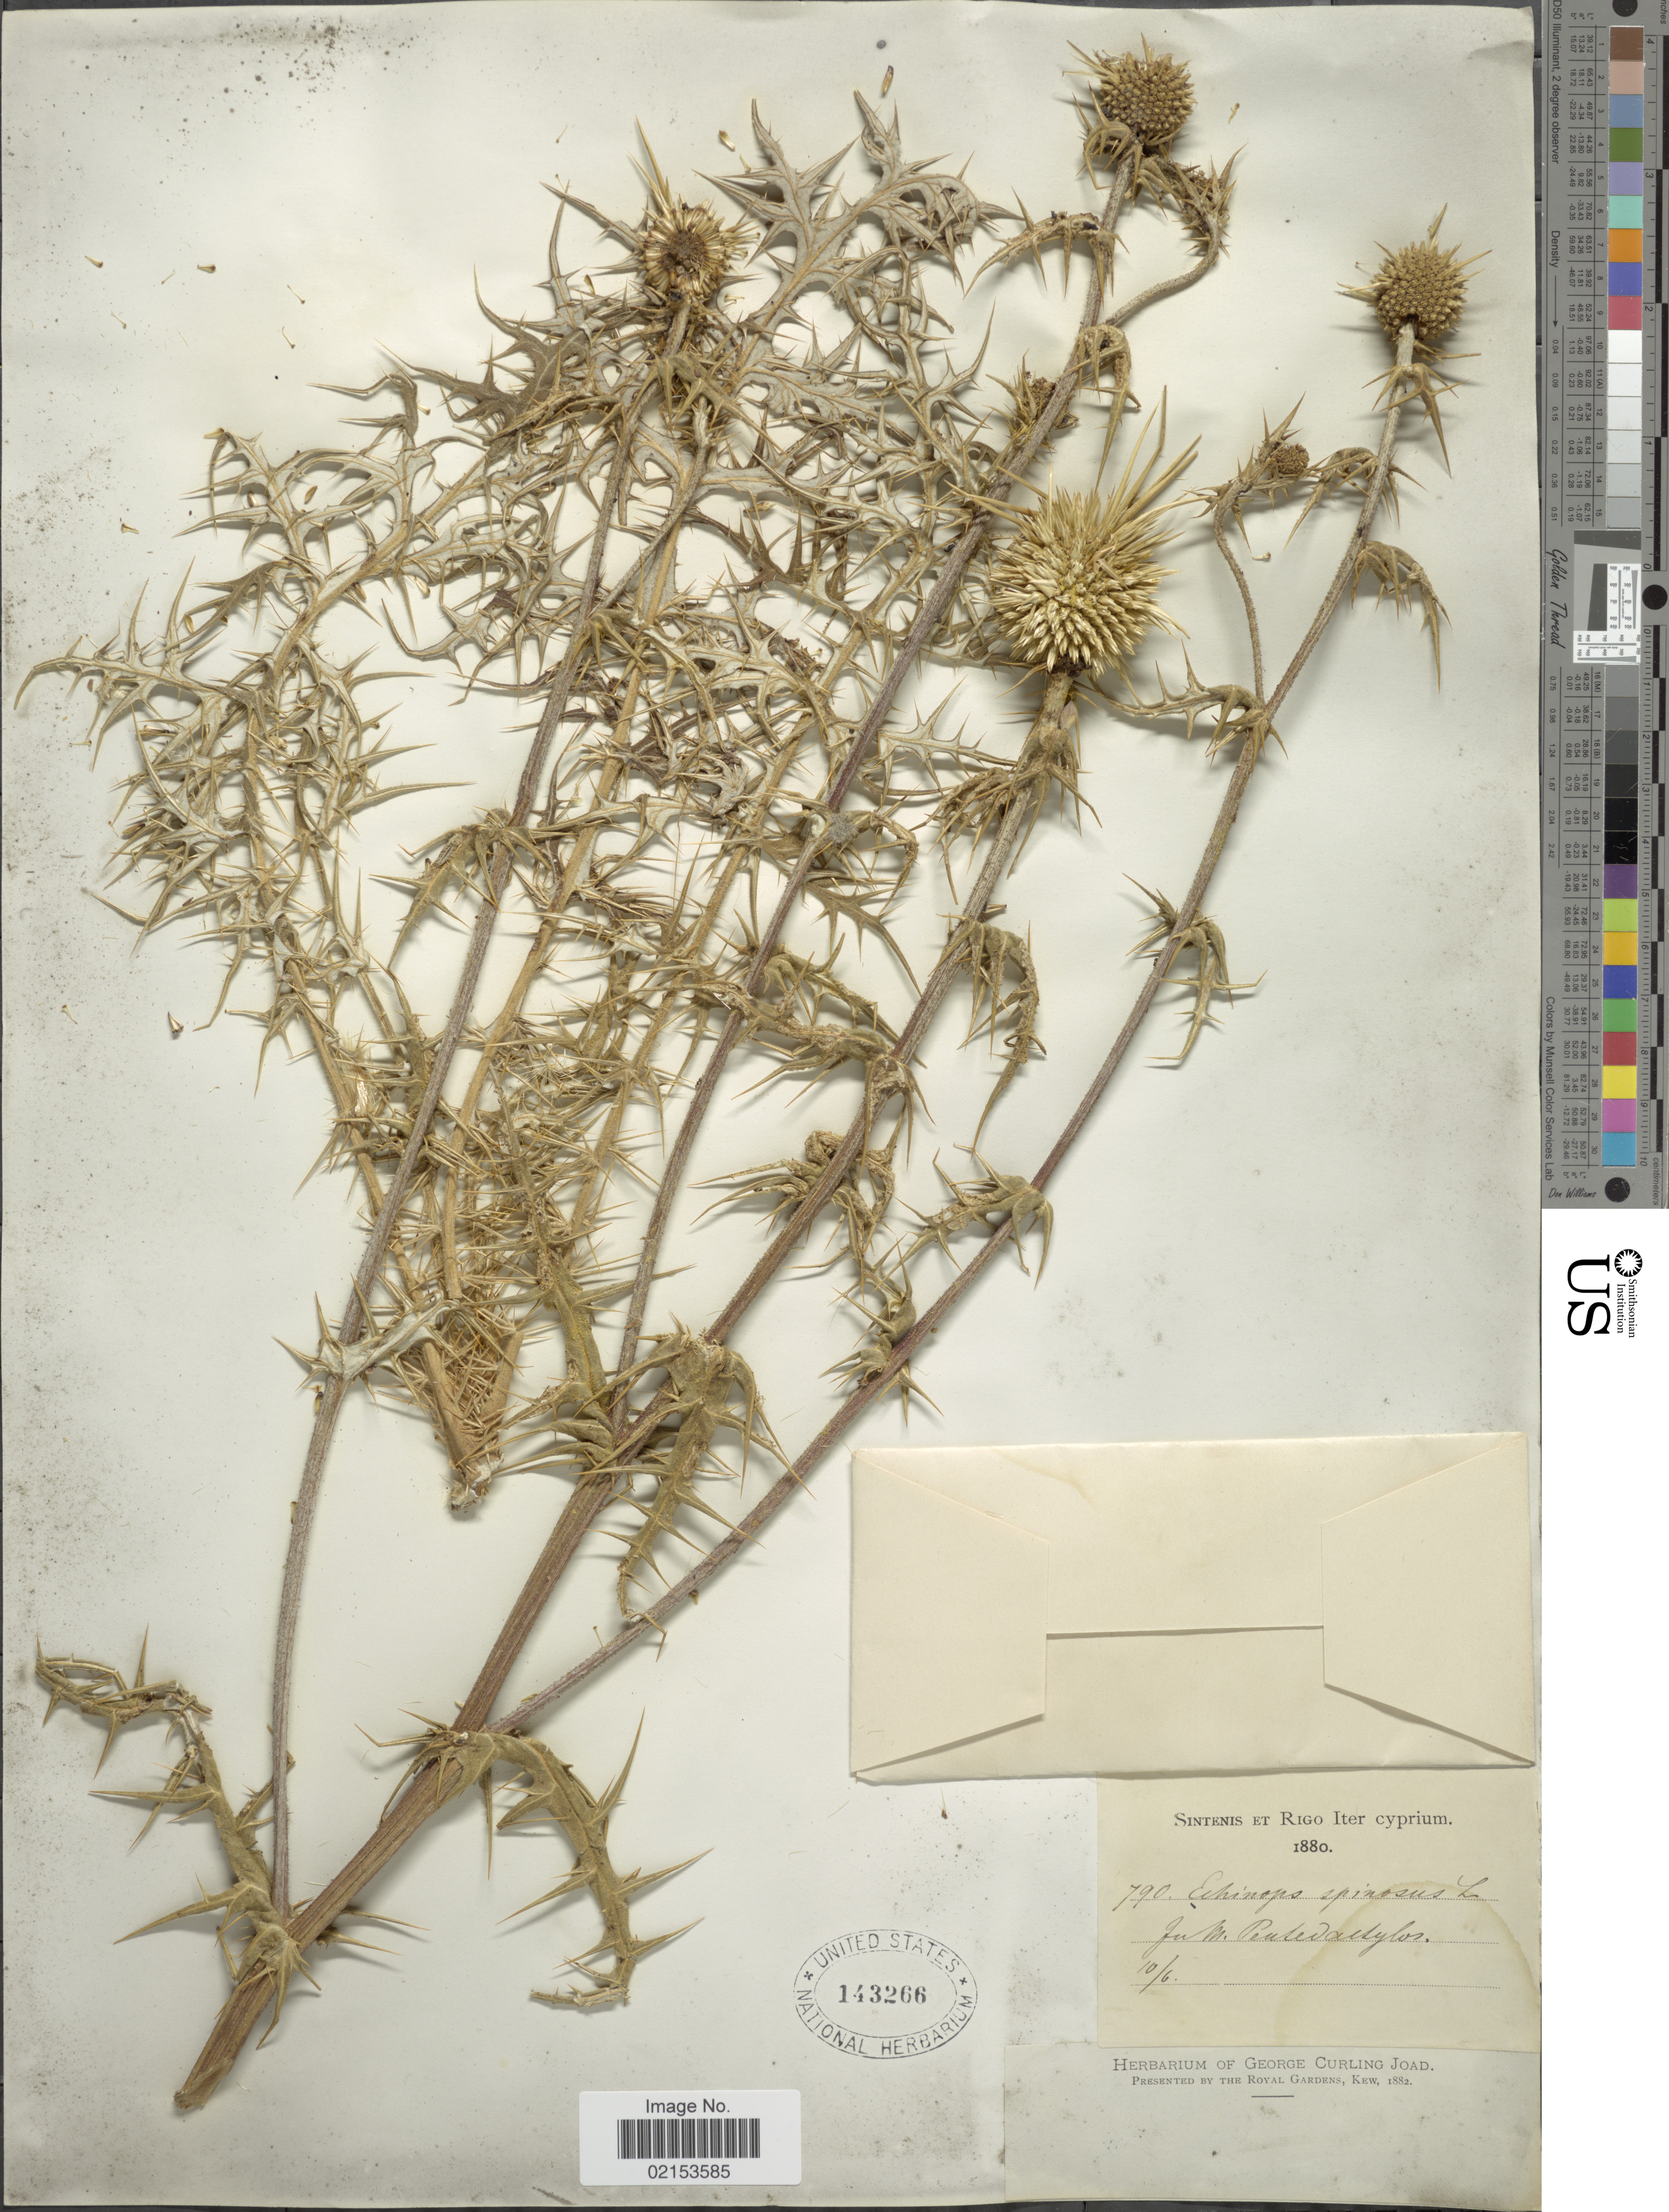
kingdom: Plantae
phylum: Tracheophyta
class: Magnoliopsida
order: Asterales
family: Asteraceae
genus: Echinops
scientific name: Echinops spinosus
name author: L.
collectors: -. Sintenis & -- Rigo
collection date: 1880-06-10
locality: In Pentervallylos [interpreted]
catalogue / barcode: US 143266